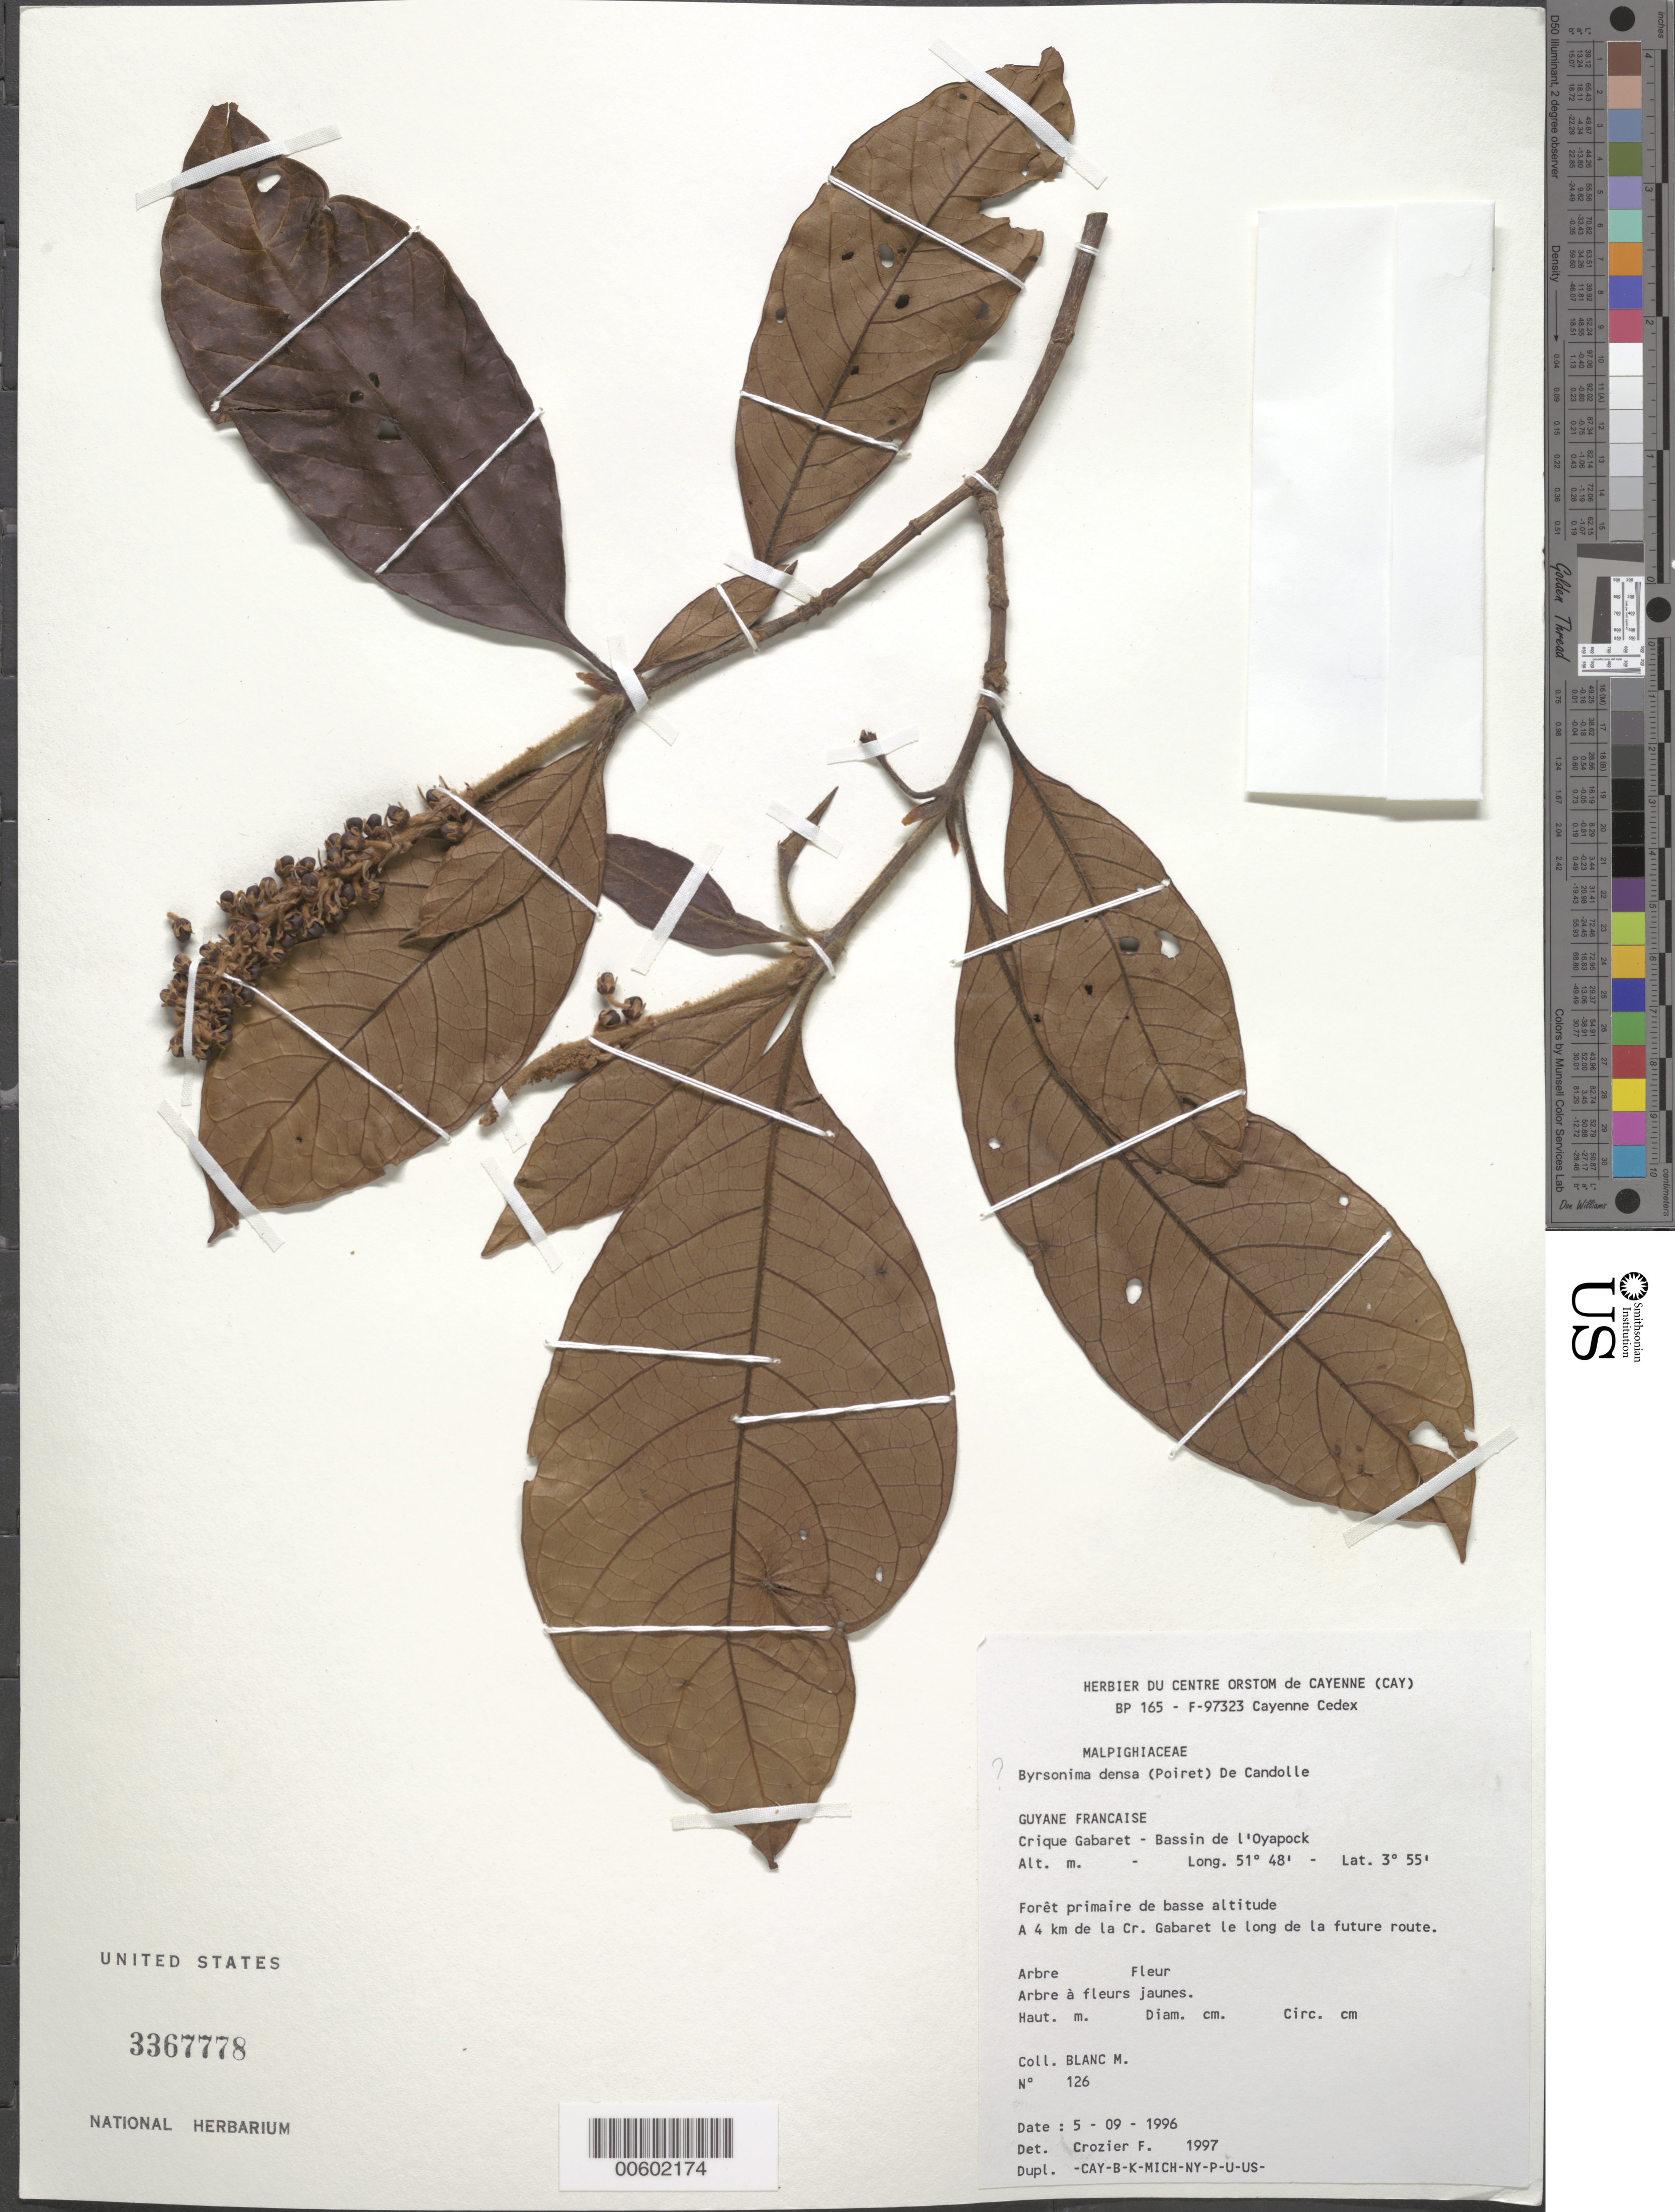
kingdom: Plantae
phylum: Tracheophyta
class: Magnoliopsida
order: Malpighiales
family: Malpighiaceae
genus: Byrsonima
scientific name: Byrsonima densa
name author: (Poir.) DC.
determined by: Crozier, F.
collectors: M. Blanc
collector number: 126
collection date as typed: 5-Sep-96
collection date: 1996-09-05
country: French Guiana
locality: Crique Gabaret, Bassin de l'Oyapock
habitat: Low primary forest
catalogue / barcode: US 3367778